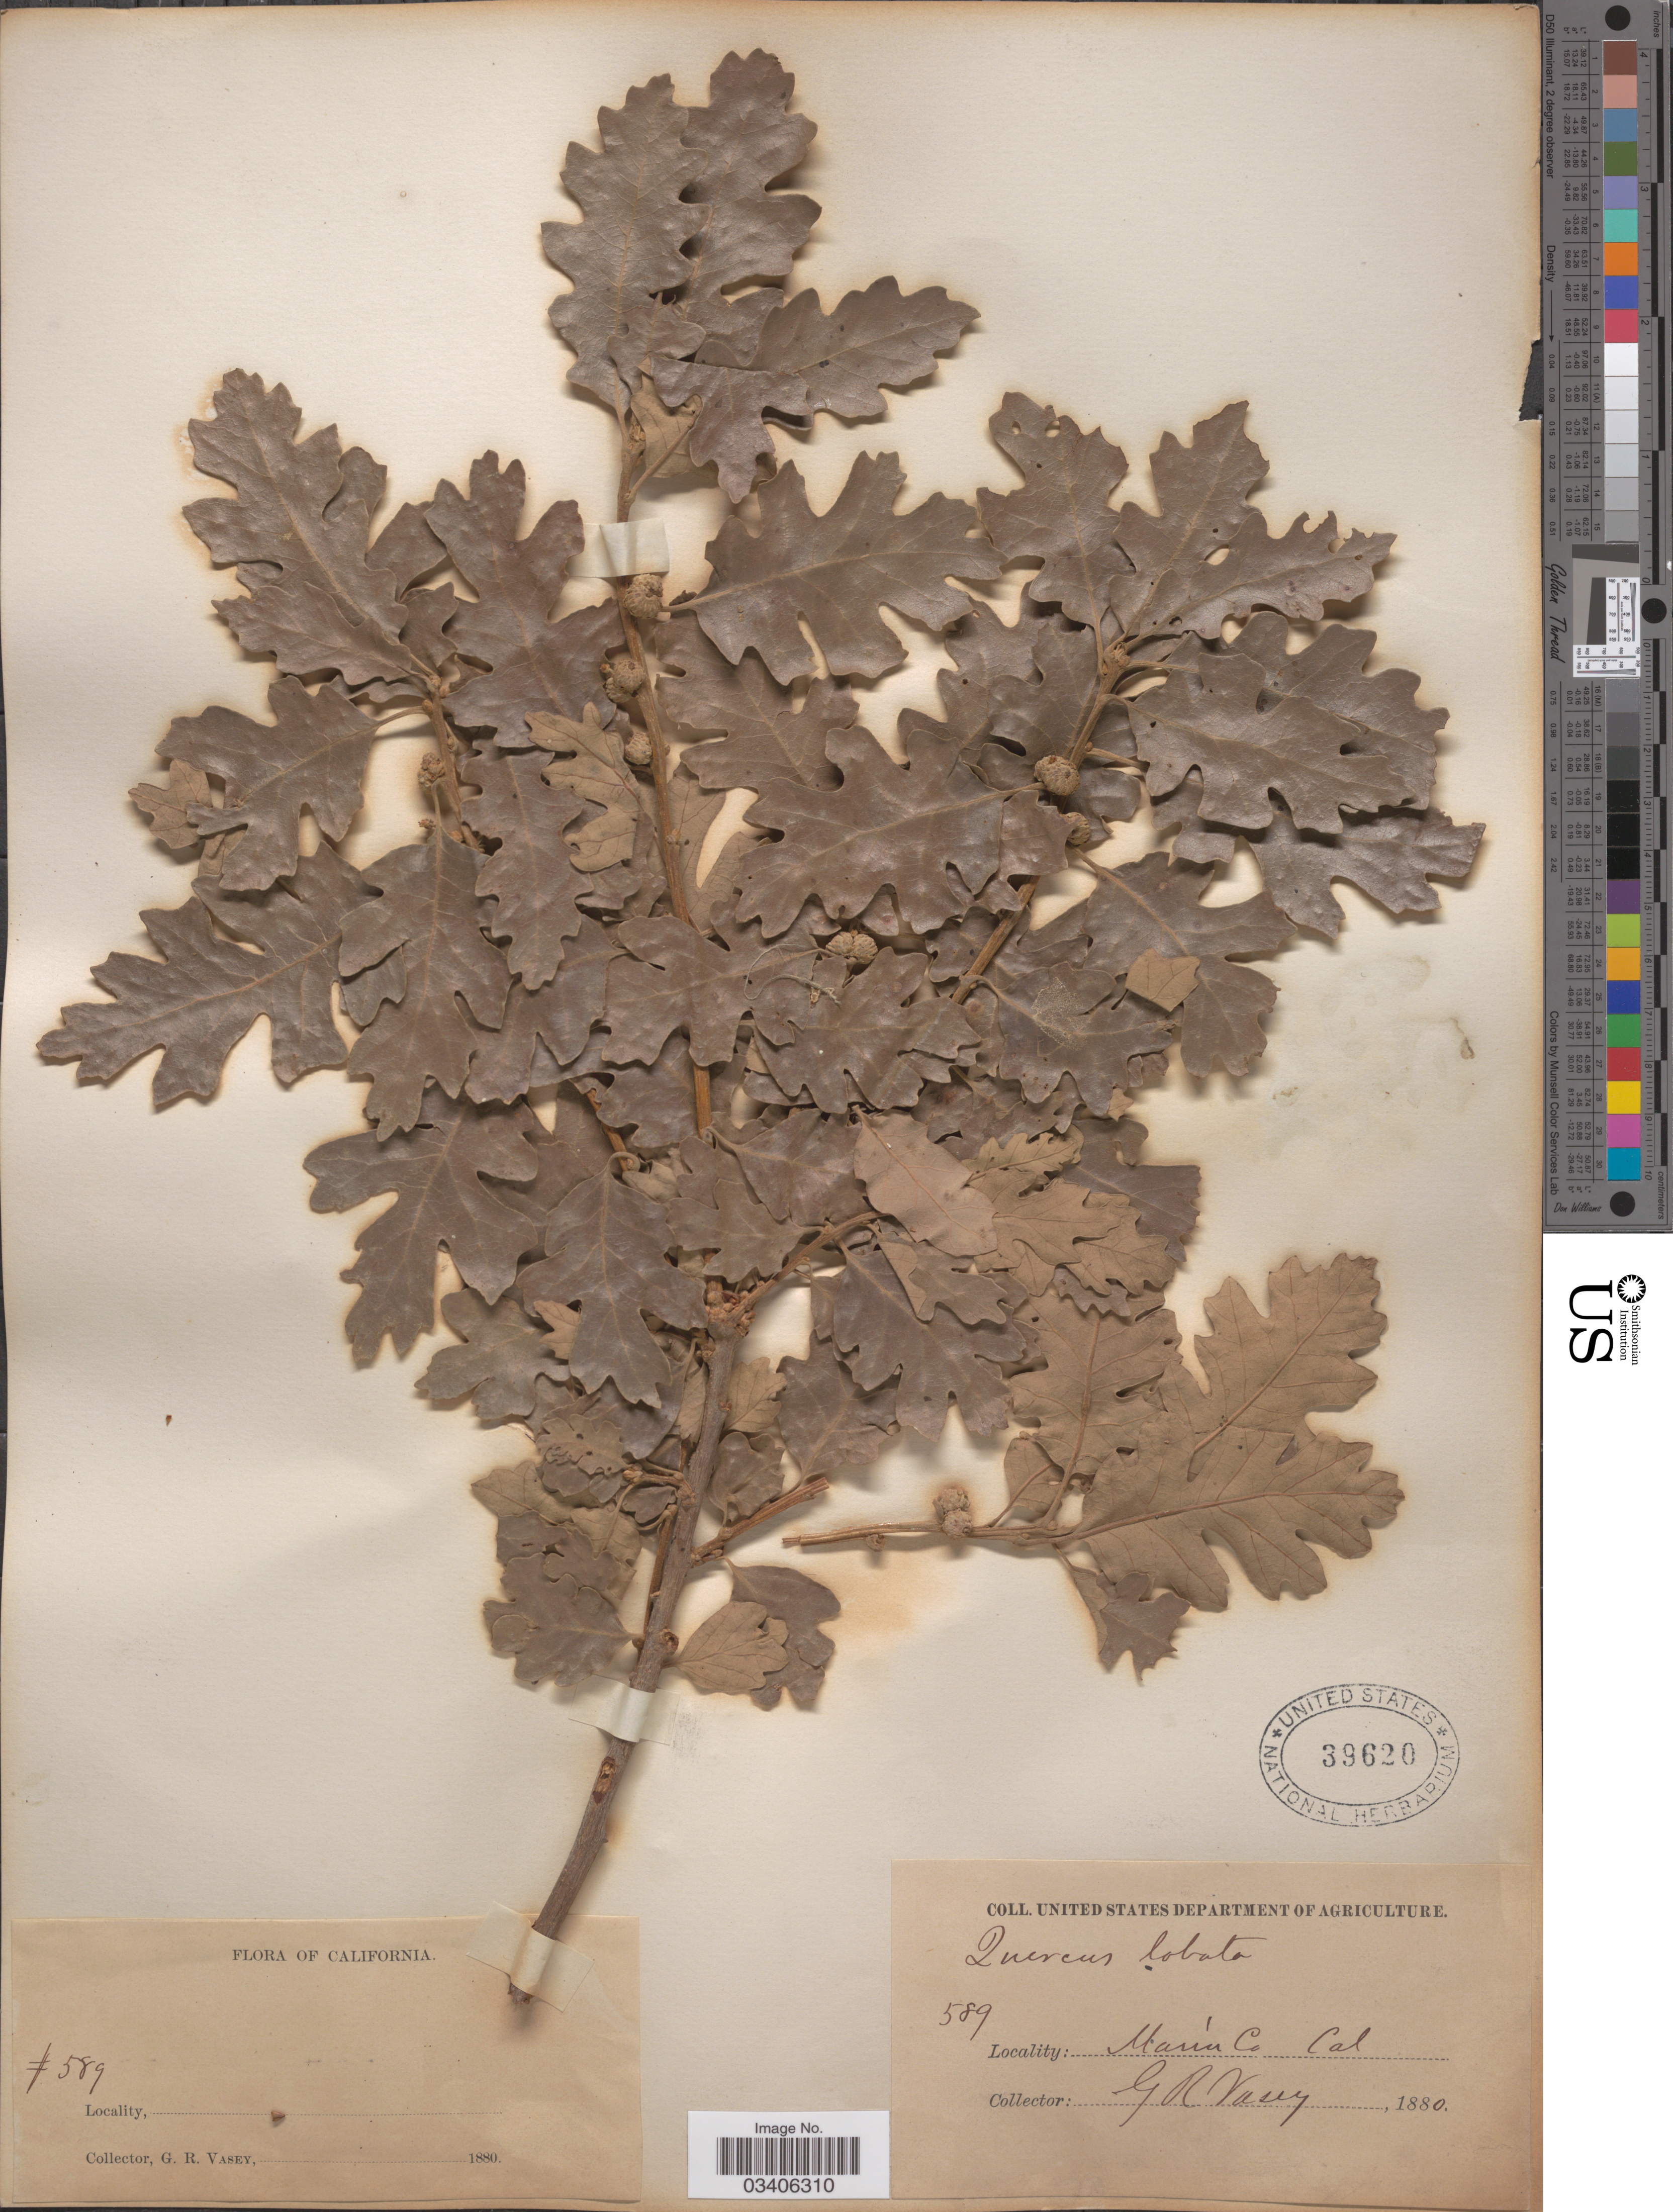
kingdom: Plantae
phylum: Tracheophyta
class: Magnoliopsida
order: Fagales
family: Fagaceae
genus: Quercus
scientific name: Quercus lobata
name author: Née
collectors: G. R. Vasey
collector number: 589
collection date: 1880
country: United States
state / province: California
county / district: Marin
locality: Marin Co.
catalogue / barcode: US 39620